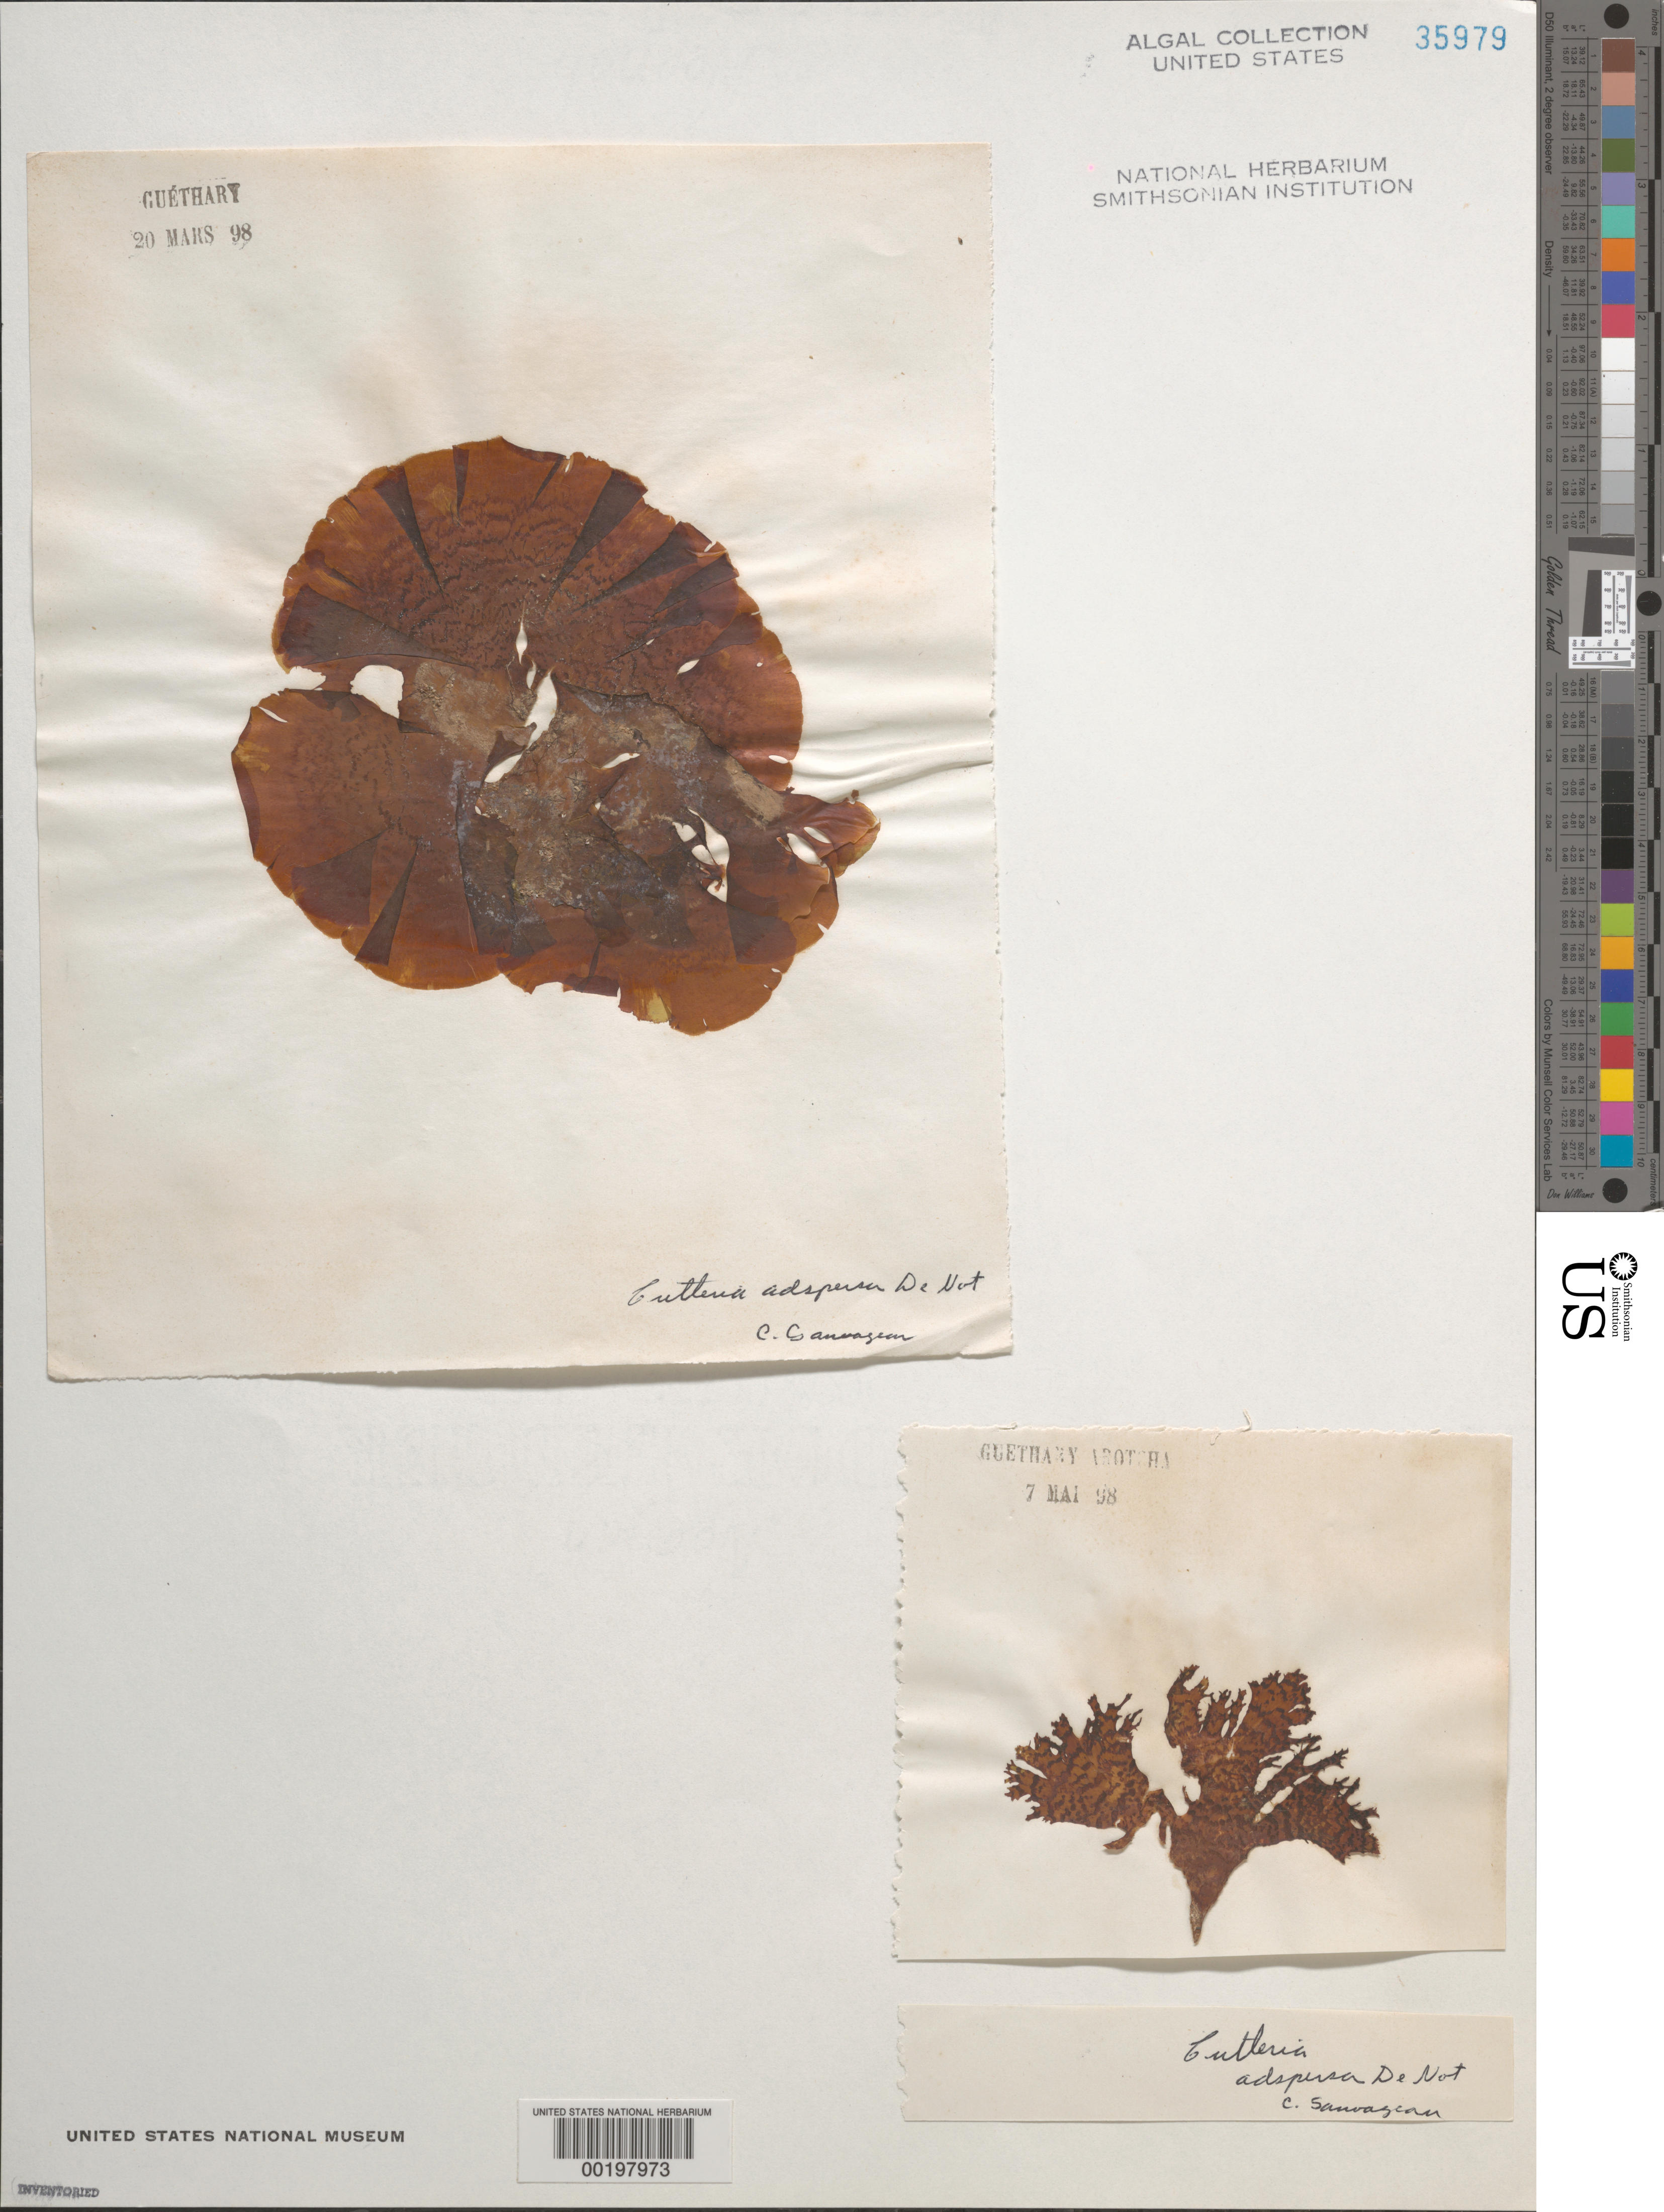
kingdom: Chromista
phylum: Ochrophyta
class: Phaeophyceae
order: Cutleriales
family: Cutleriaceae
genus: Cutleria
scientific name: Cutleria adspersa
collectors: C. F. Sauvageau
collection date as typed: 20 Mar 1898 AND 07 May 1898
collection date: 1898-03-20,1898-05-07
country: France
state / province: Nouvelle-Aquitaine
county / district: Pyrénées-Atlantiques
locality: Guethary and Guethary Arotcha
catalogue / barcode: US 35979